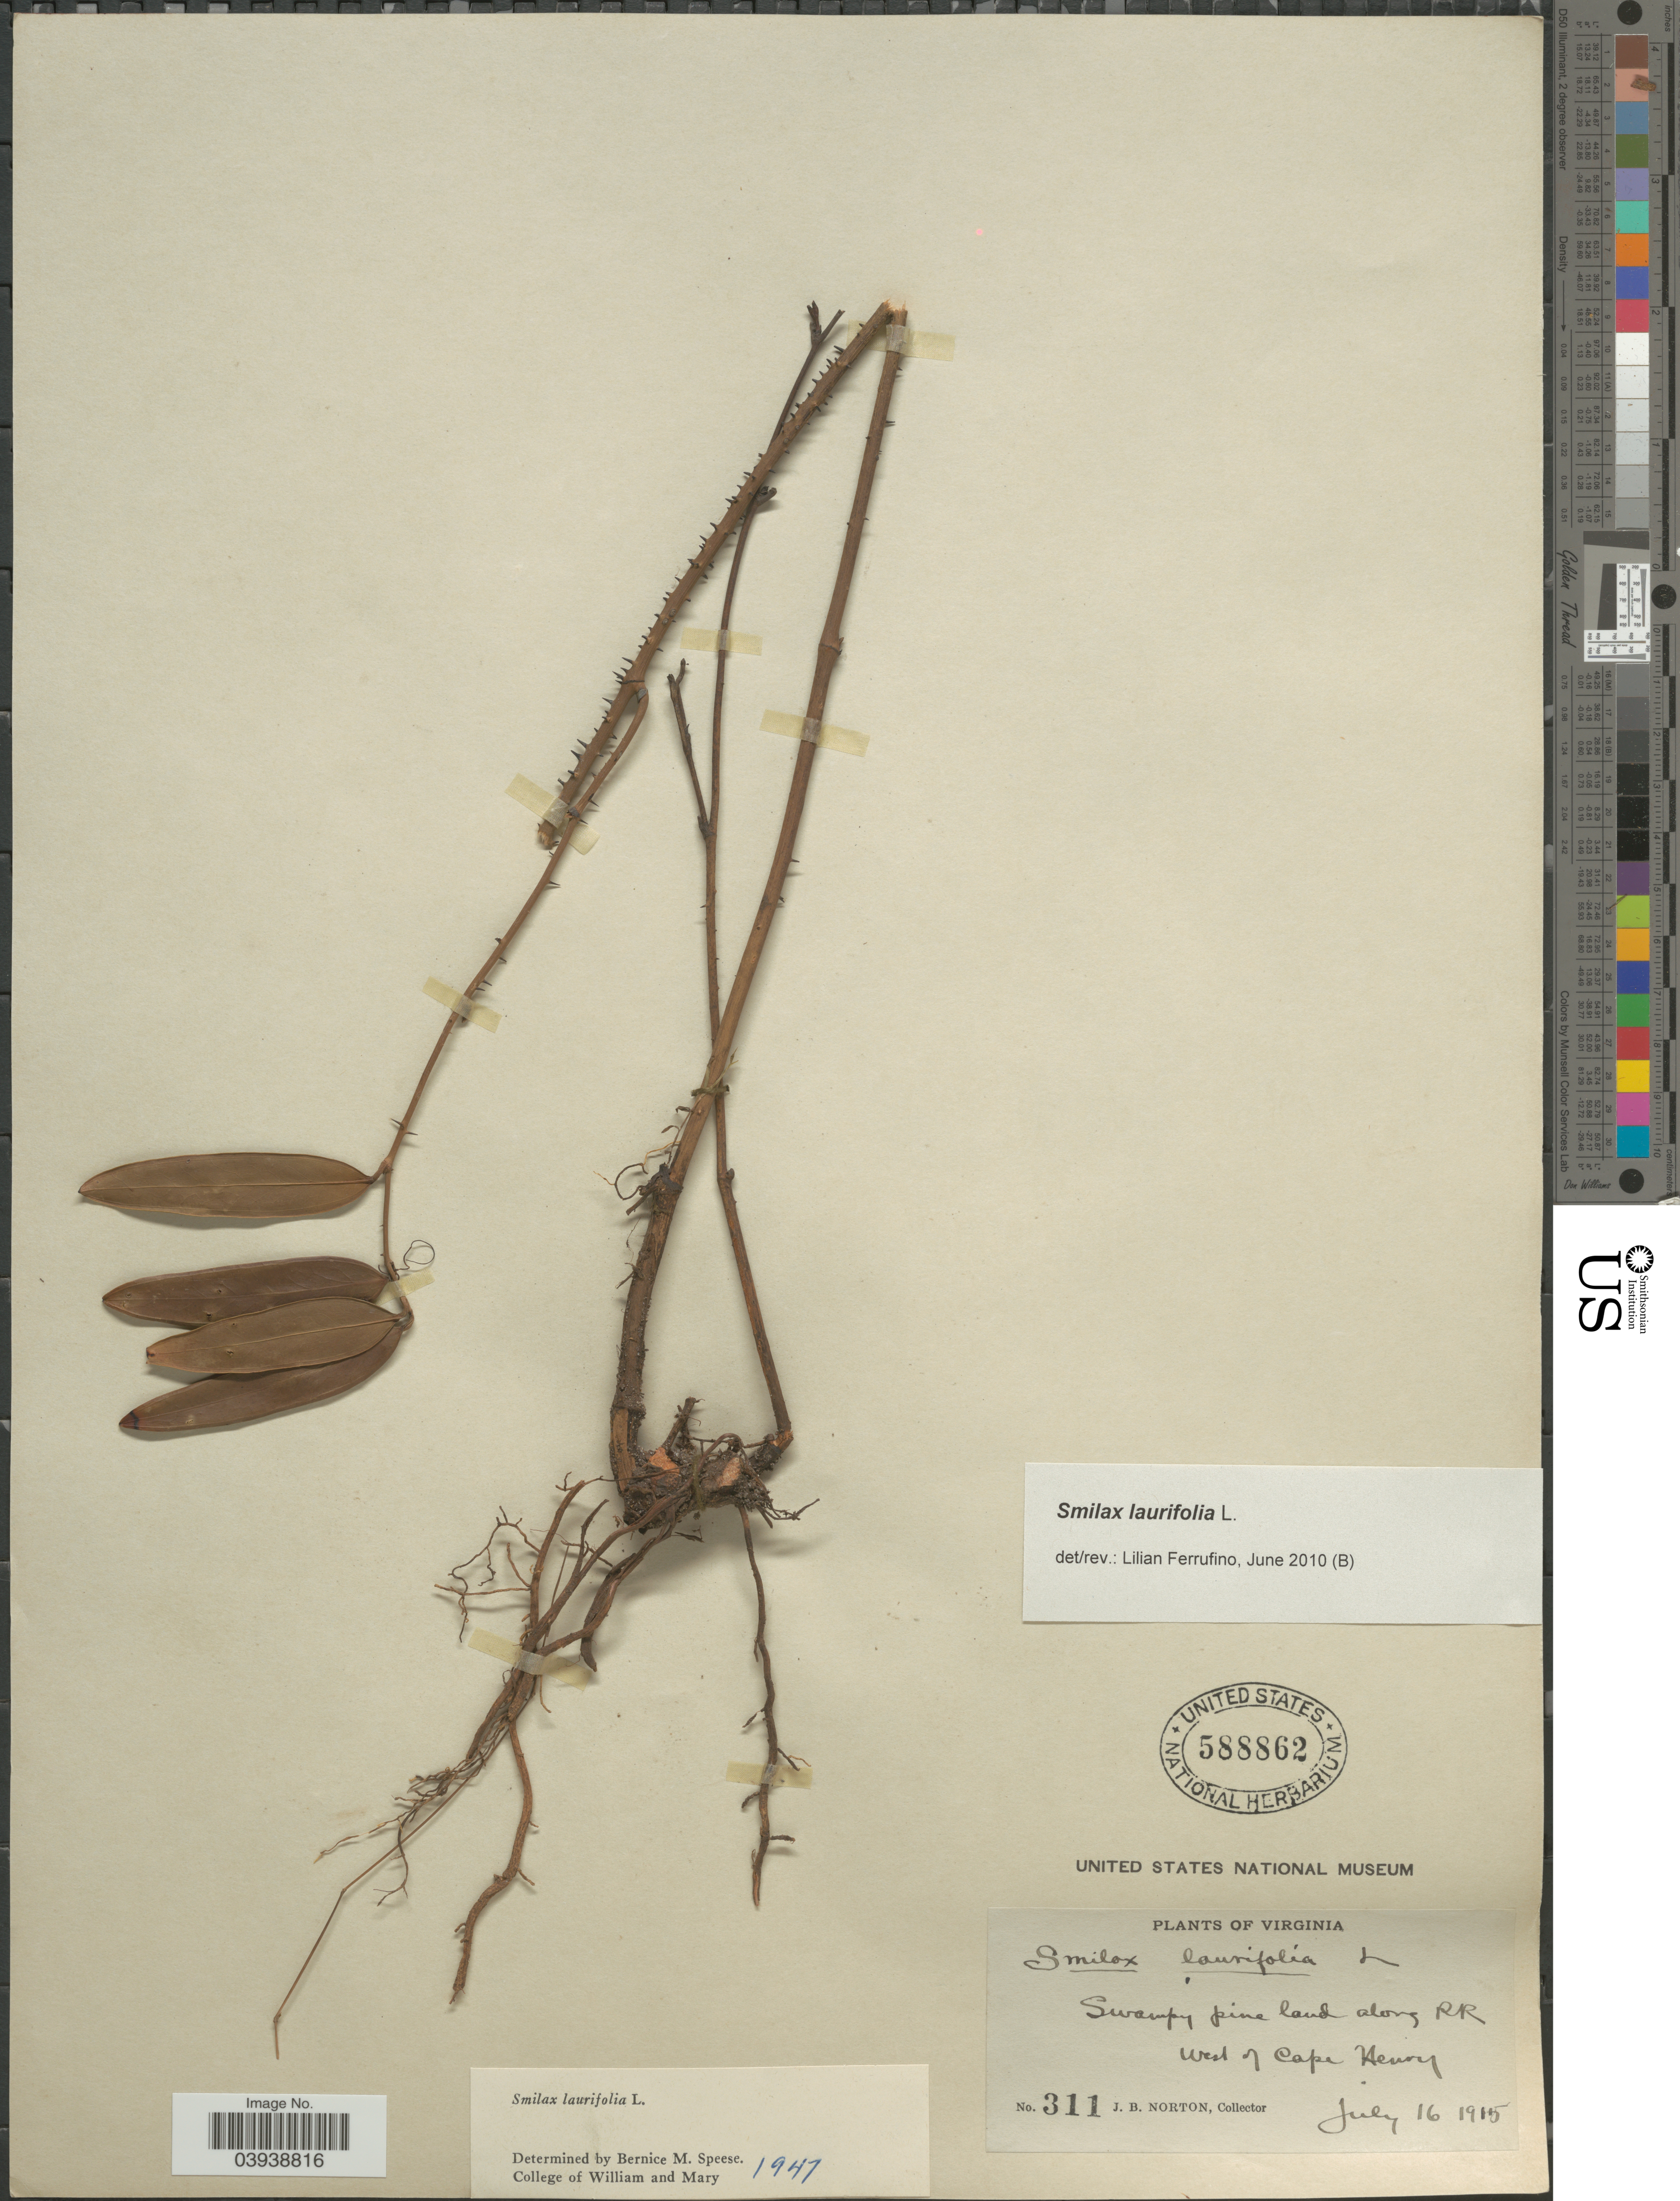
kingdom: Plantae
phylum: Tracheophyta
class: Liliopsida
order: Liliales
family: Smilacaceae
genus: Smilax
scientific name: Smilax laurifolia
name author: L.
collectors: J. B. Norton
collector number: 311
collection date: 1915-07-16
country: United States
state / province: Virginia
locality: Swampy pine land along RR West of Cape Henry.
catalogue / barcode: US 588862